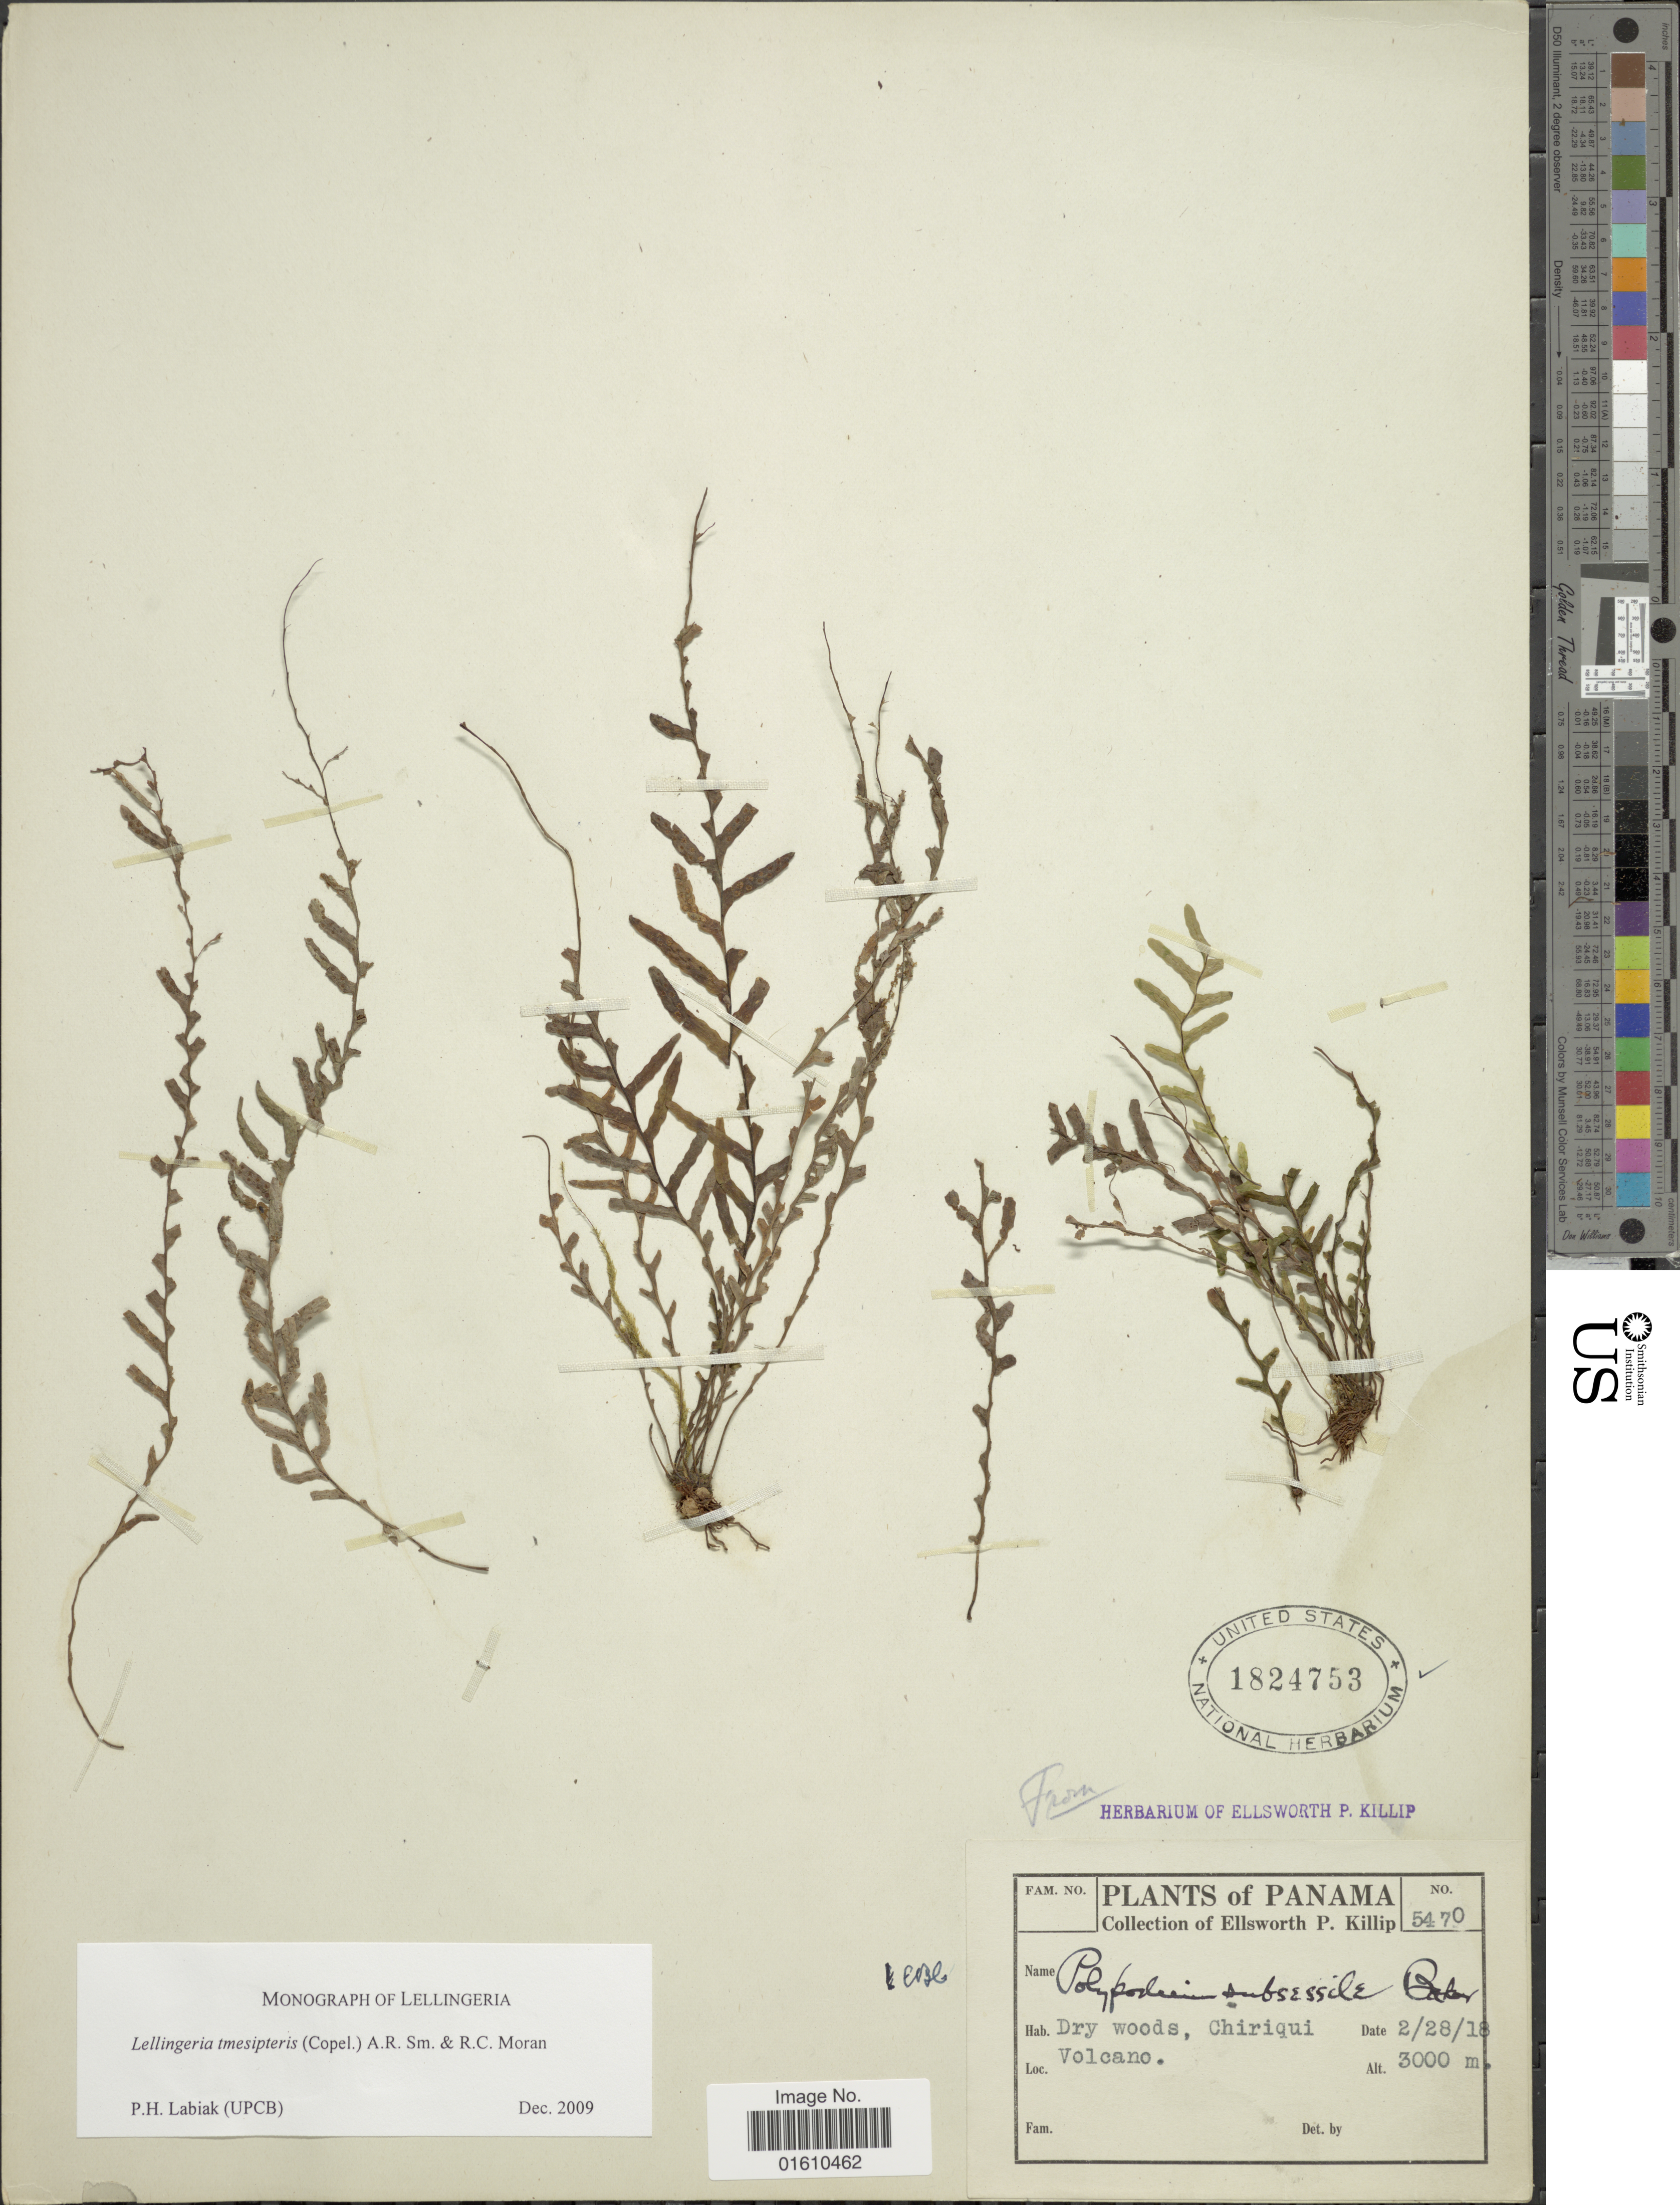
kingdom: Plantae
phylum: Tracheophyta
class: Polypodiopsida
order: Polypodiales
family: Polypodiaceae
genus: Lellingeria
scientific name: Lellingeria tmesipteris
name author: (Copel.) A.R. Sm. & R.C. Moran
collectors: E. P. Killip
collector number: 5470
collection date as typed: Transcribed d/m/y: 28/2/18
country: Panama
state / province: Chiriqui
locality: Dry woods, Volcano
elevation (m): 3000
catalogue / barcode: US 1824753